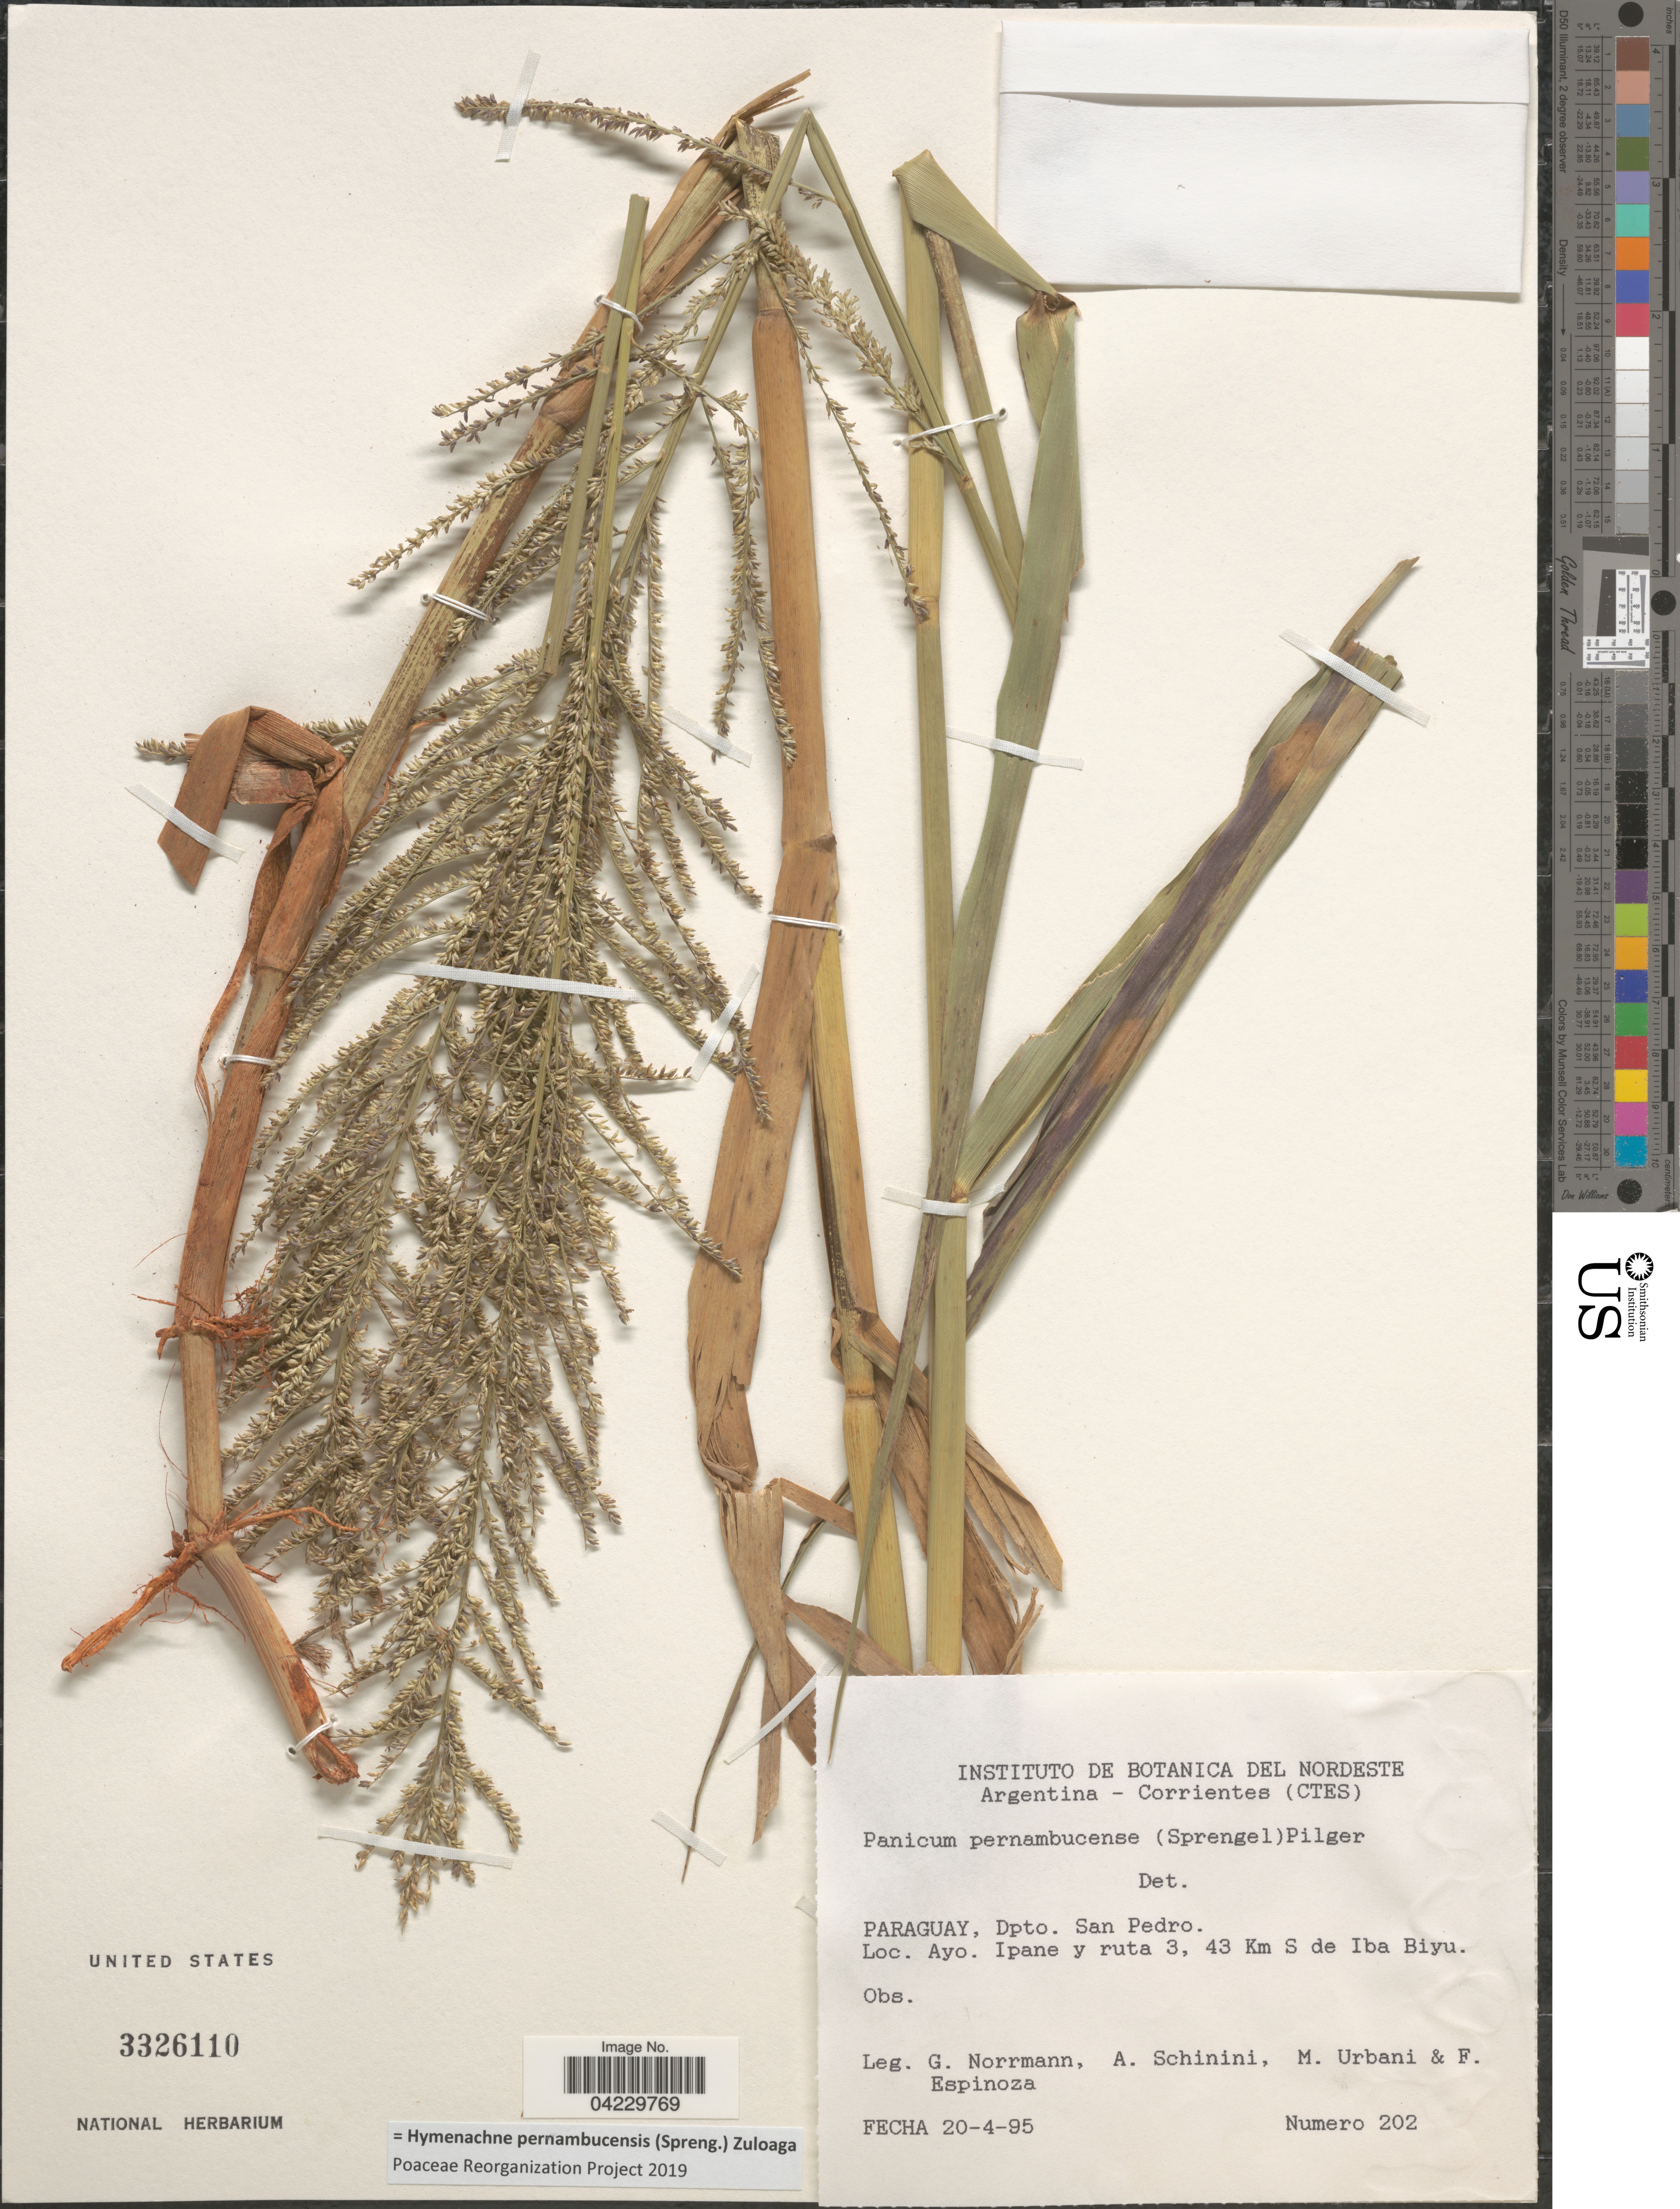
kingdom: Plantae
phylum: Tracheophyta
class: Liliopsida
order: Poales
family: Poaceae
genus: Hymenachne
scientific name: Hymenachne pernambucensis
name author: (Spreng.) Zuloaga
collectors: G. Norrmann, A. Schinini, M. Urbani & F. Espinoza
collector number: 202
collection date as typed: Transcribed d/m/y: 20/4/95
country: Paraguay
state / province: San Pedro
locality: Dpto. San Pedro. Ayo. Ipane y ruta 3, 43 Km S de Iba Biyu.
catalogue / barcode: US 3326110